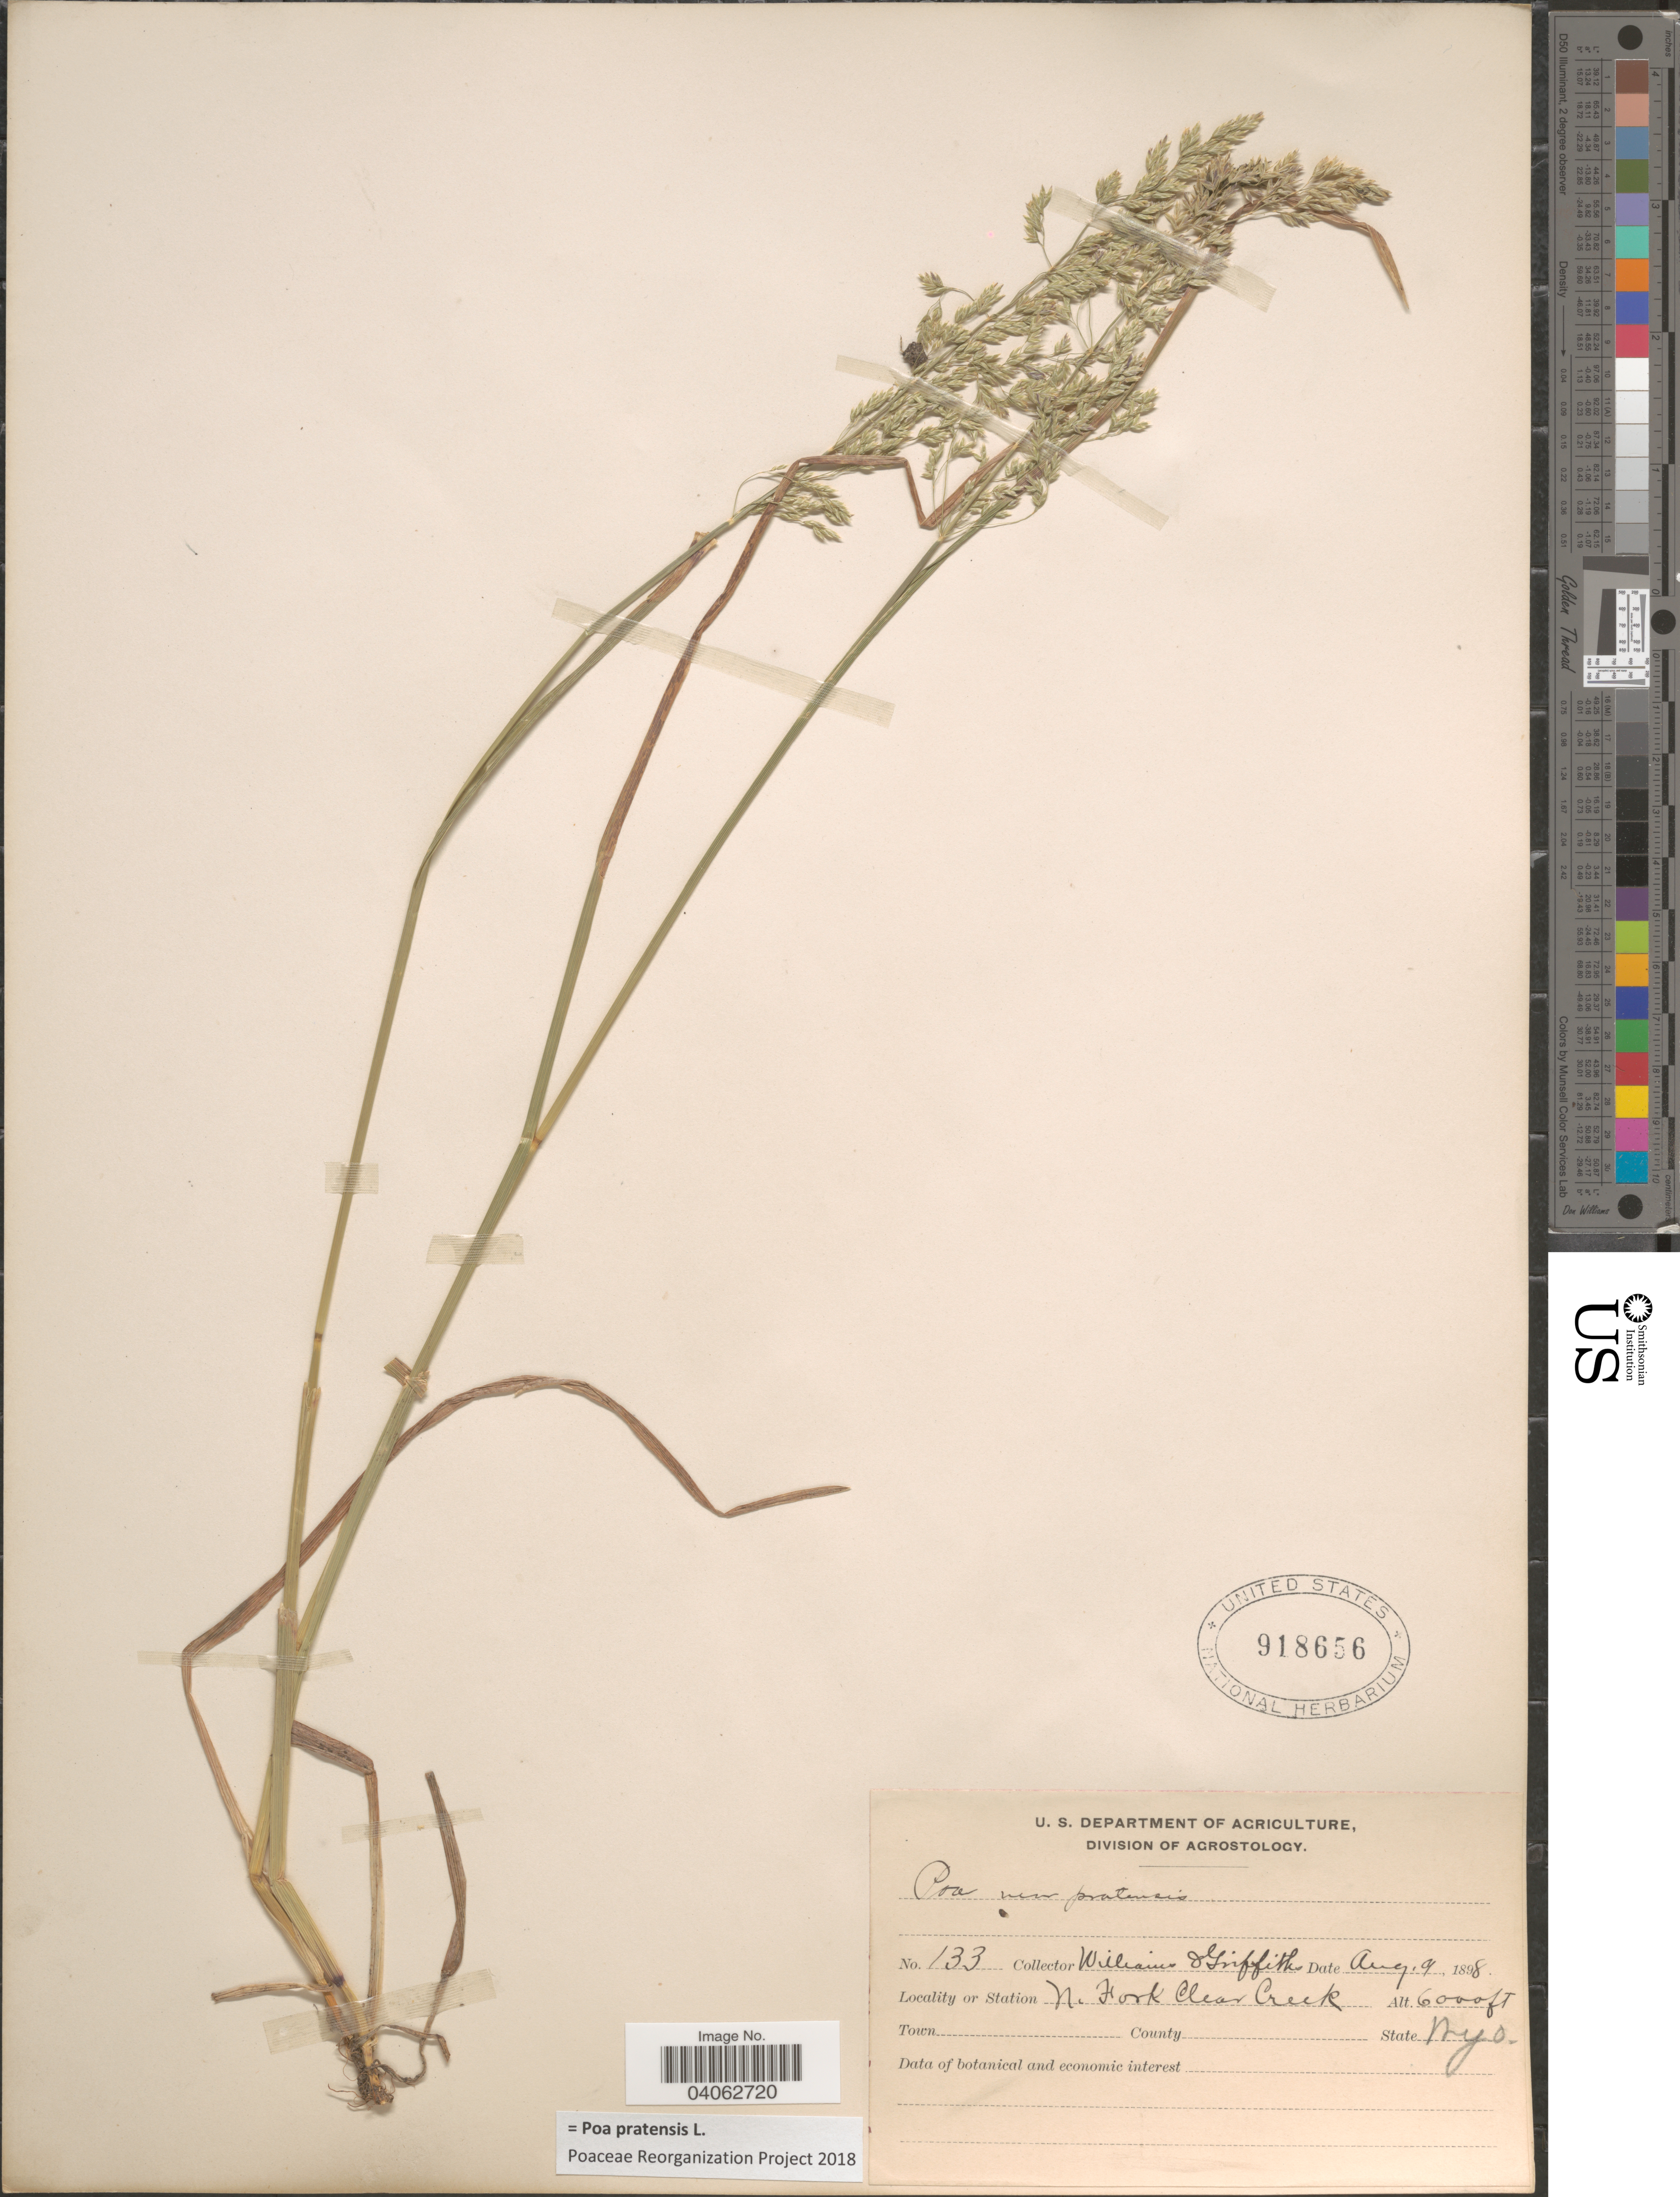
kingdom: Plantae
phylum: Tracheophyta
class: Liliopsida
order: Poales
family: Poaceae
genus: Poa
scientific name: Poa pratensis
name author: L.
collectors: -- Williams & -- Griffiths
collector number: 133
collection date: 1898-08-09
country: United States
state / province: Wyoming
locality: N. Fork Clear Creek.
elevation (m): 1829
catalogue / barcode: US 918656